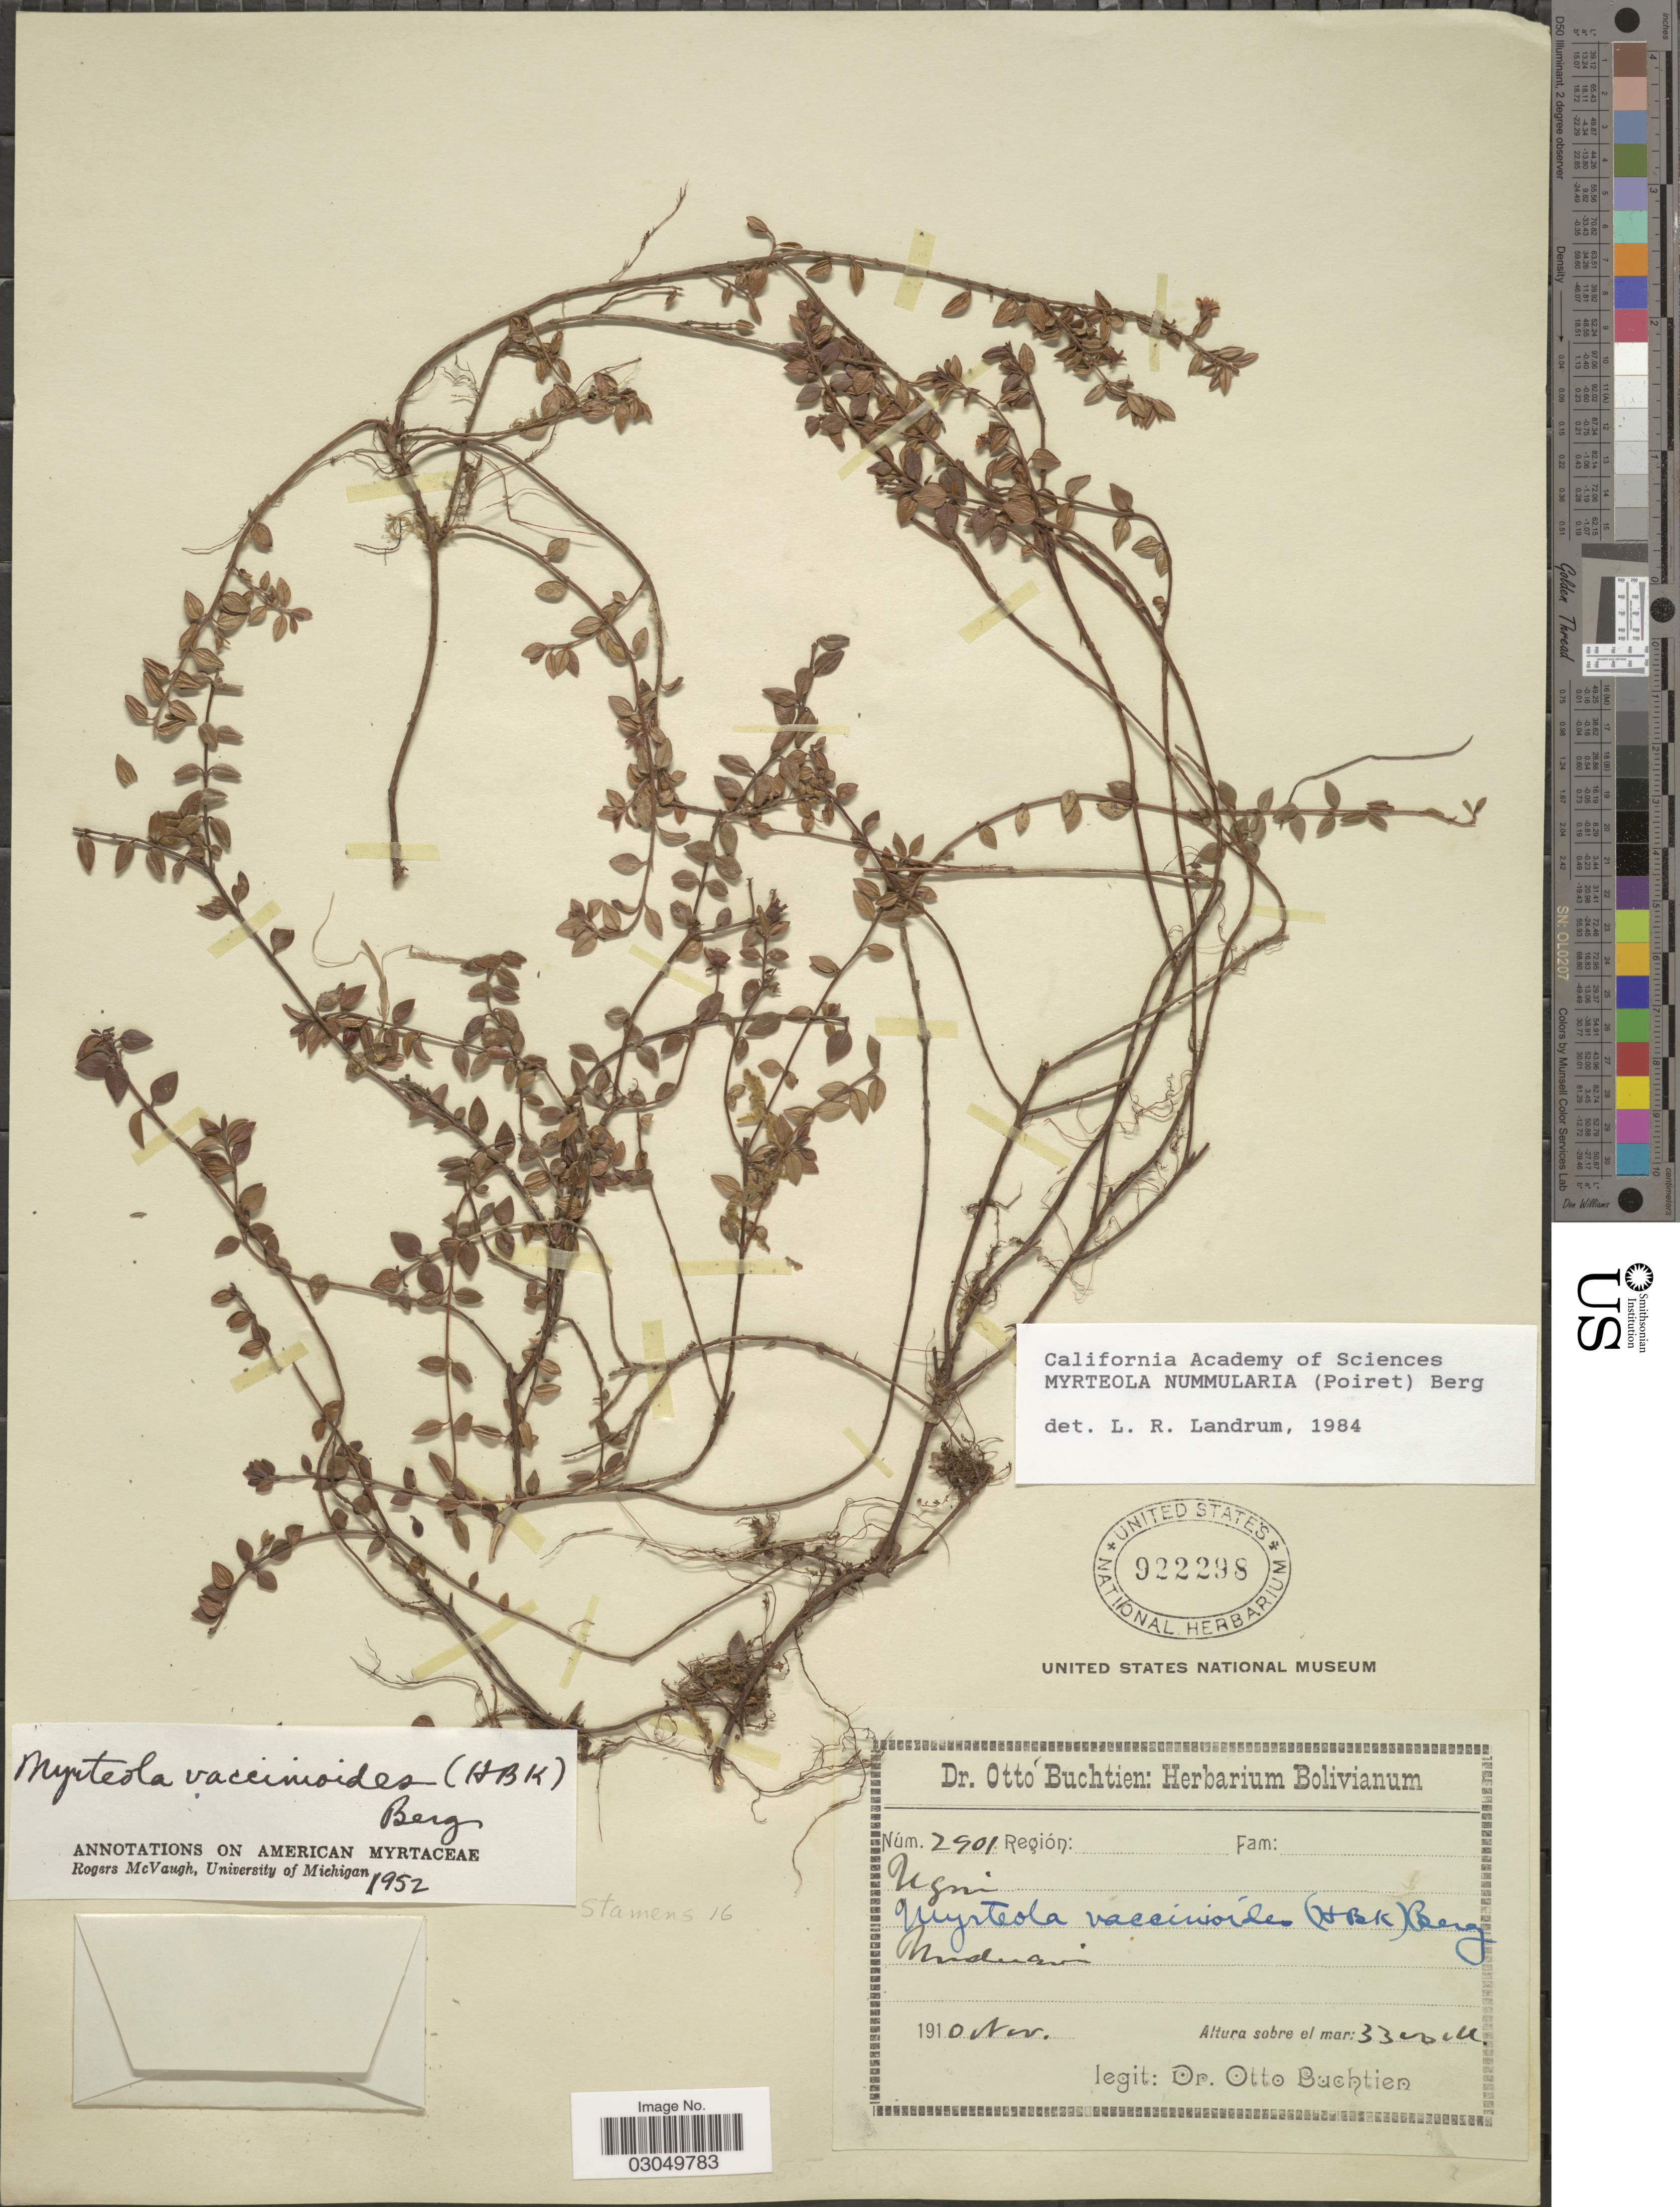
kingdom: Plantae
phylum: Tracheophyta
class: Magnoliopsida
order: Myrtales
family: Myrtaceae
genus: Myrteola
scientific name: Myrteola nummularia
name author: (Lam.) O. Berg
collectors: O. Buchtien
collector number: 2901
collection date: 1910-11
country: Bolivia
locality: Unduavi.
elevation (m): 3300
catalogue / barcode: US 922298